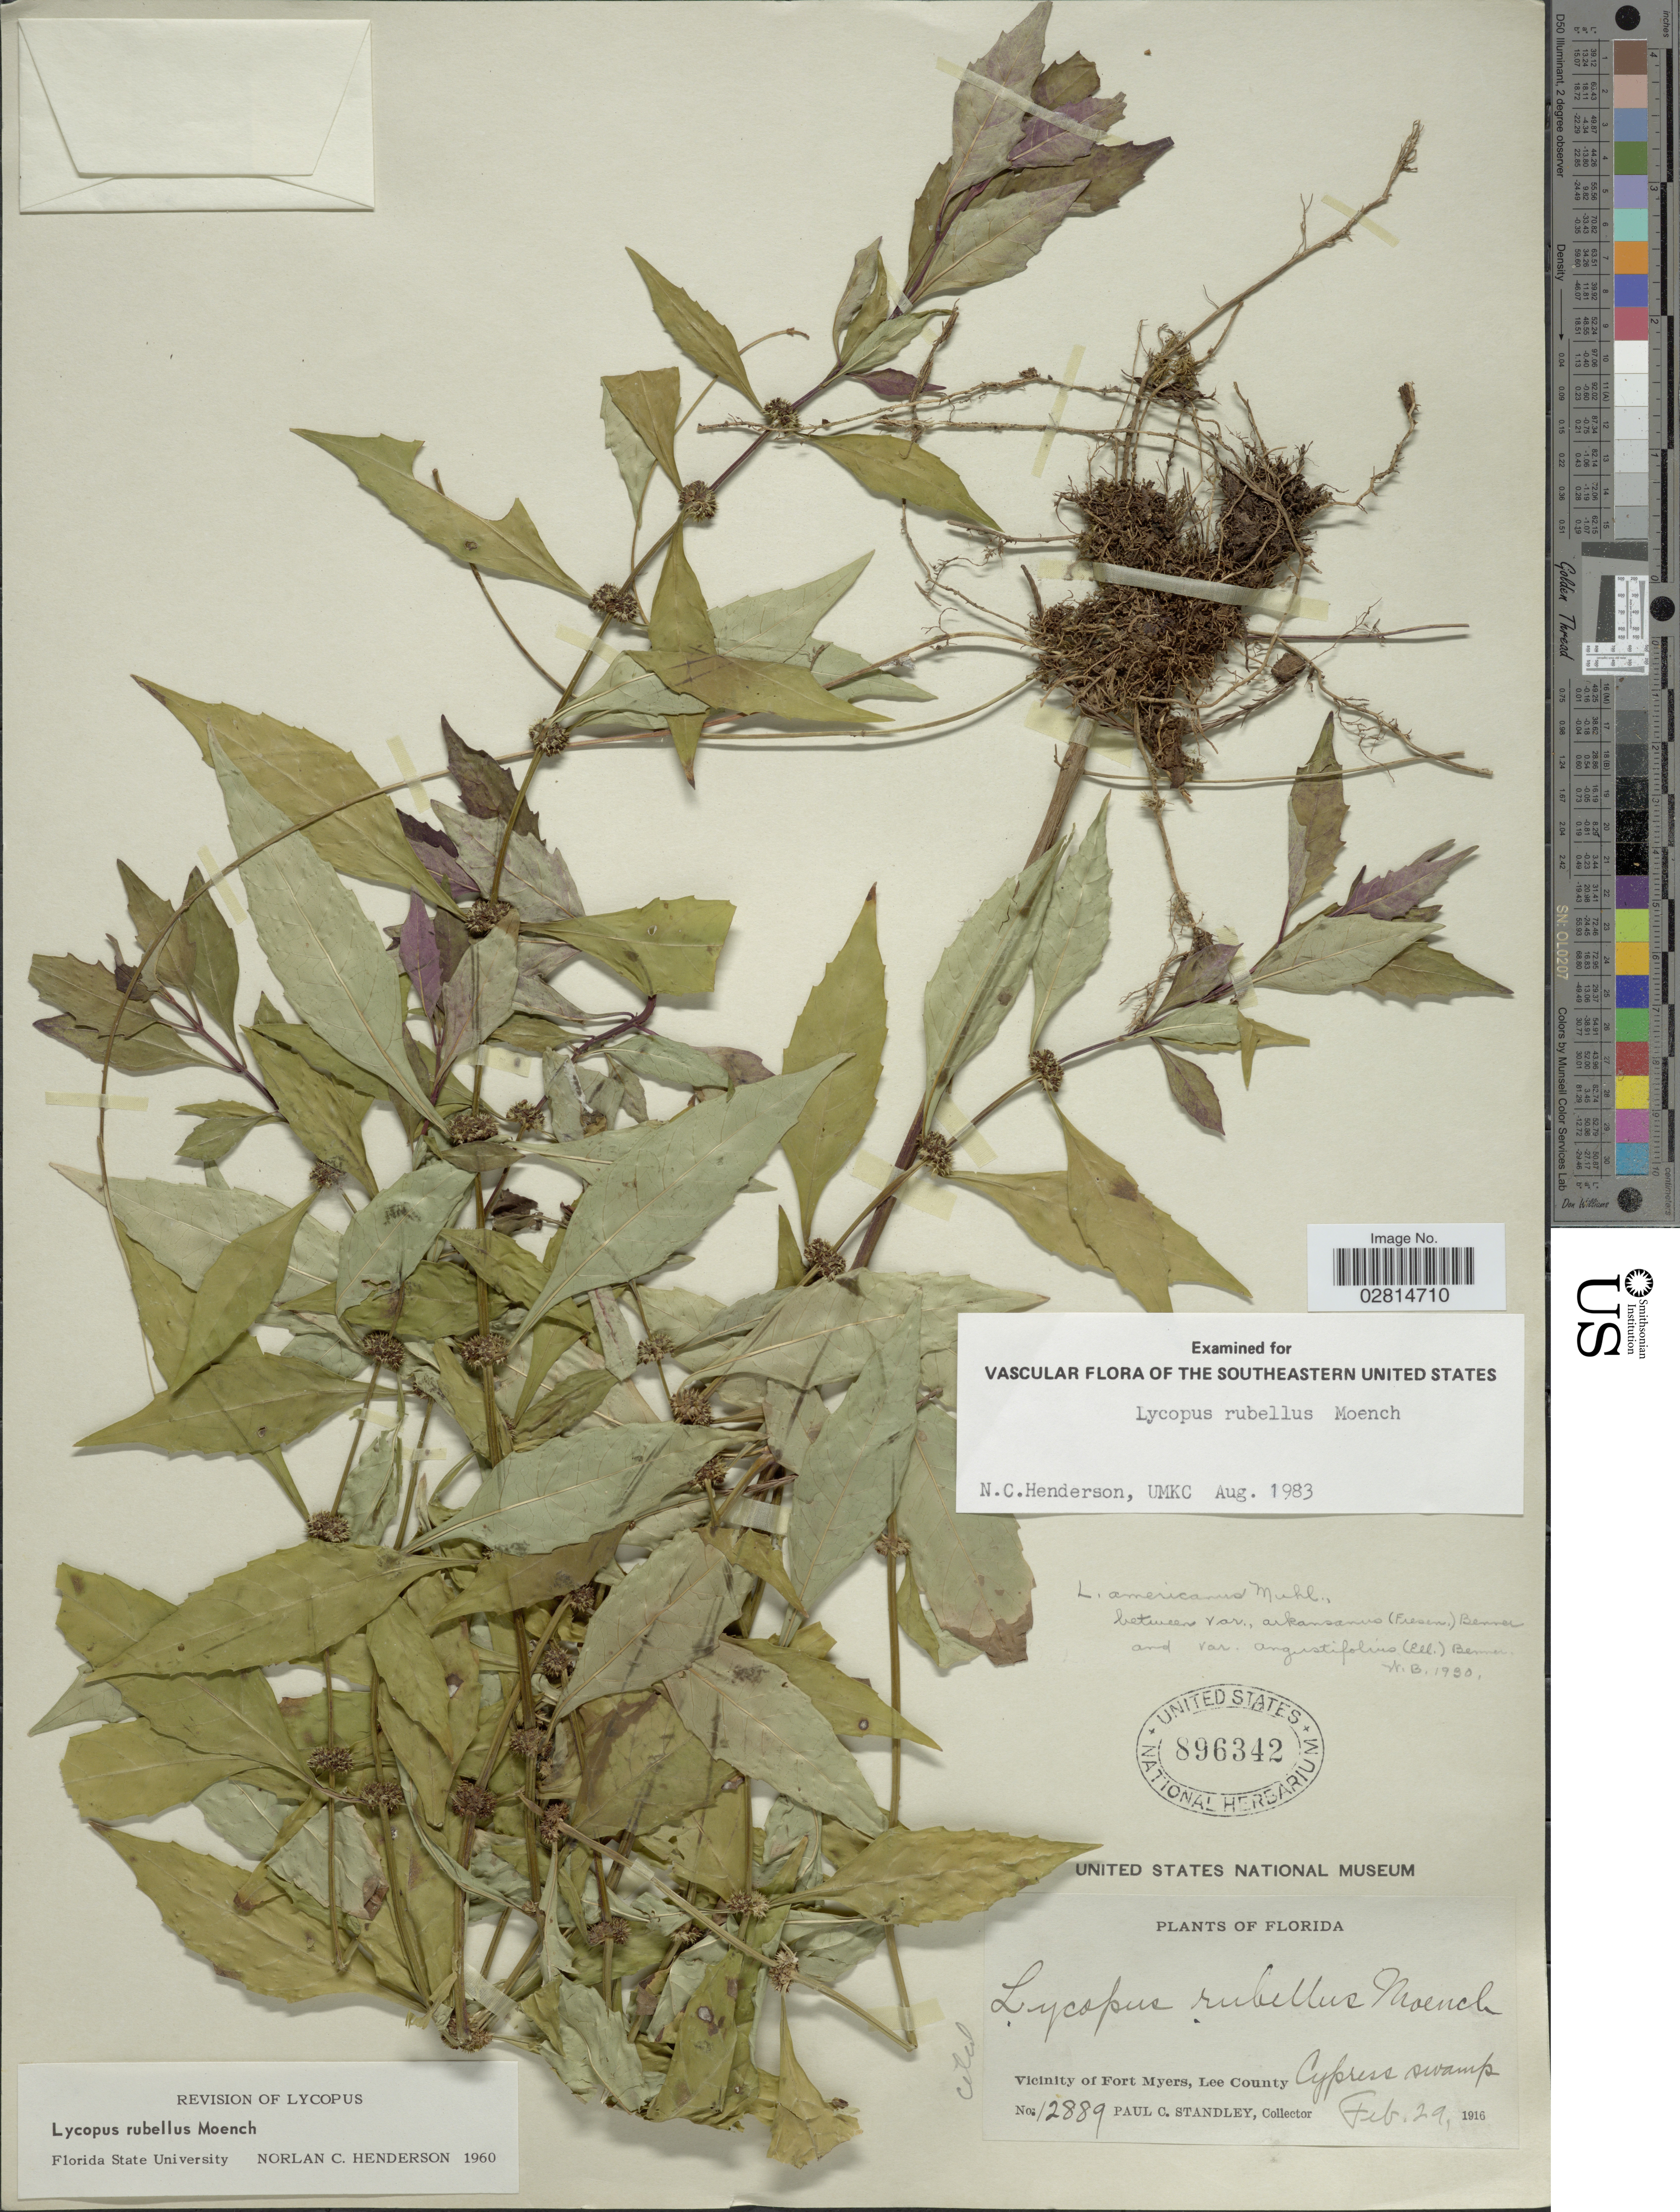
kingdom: Plantae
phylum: Tracheophyta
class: Magnoliopsida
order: Lamiales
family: Lamiaceae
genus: Lycopus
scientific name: Lycopus rubellus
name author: Moench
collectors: P. C. Standley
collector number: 12889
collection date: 1916-02-29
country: United States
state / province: Florida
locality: Vicinity of Fort Myers, Lee County. Cypress swamp.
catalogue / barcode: US 896342